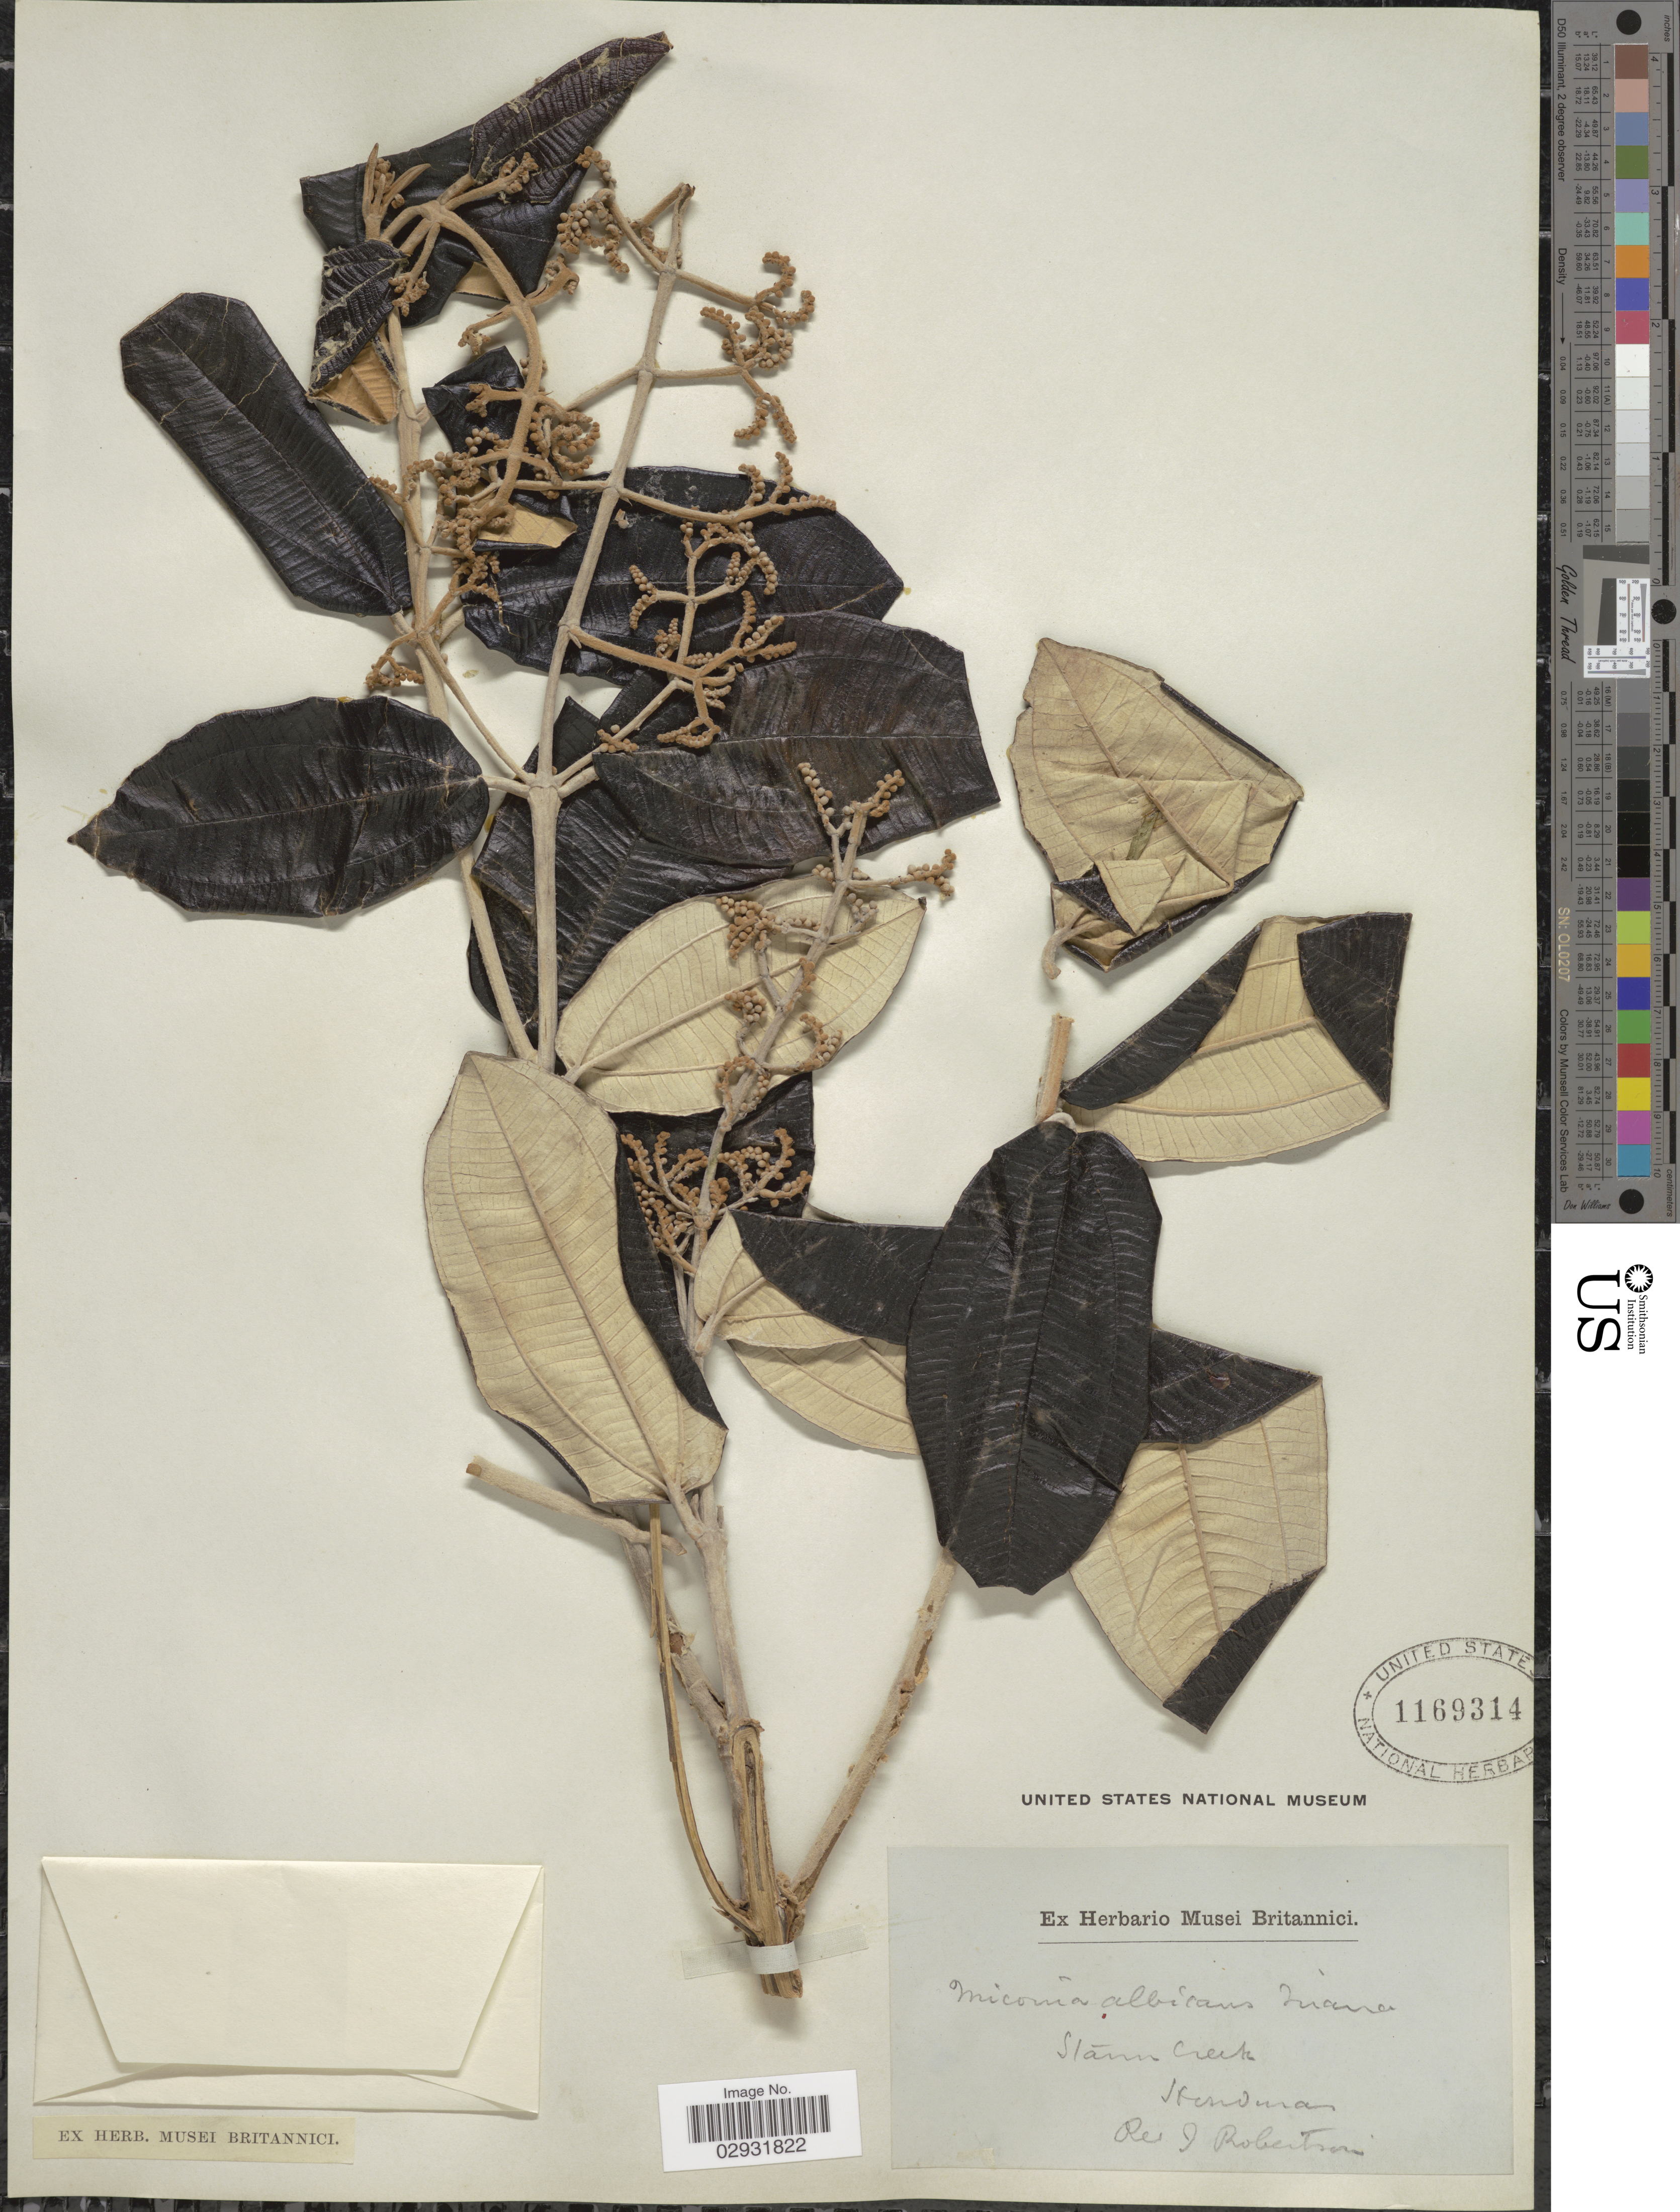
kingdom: Plantae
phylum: Tracheophyta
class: Magnoliopsida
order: Myrtales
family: Melastomataceae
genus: Miconia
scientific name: Miconia albicans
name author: (Sw.) Steud.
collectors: J. Robertson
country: Belize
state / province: Stann Creek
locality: Stann Creek, Honduras.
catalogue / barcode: US 1169314